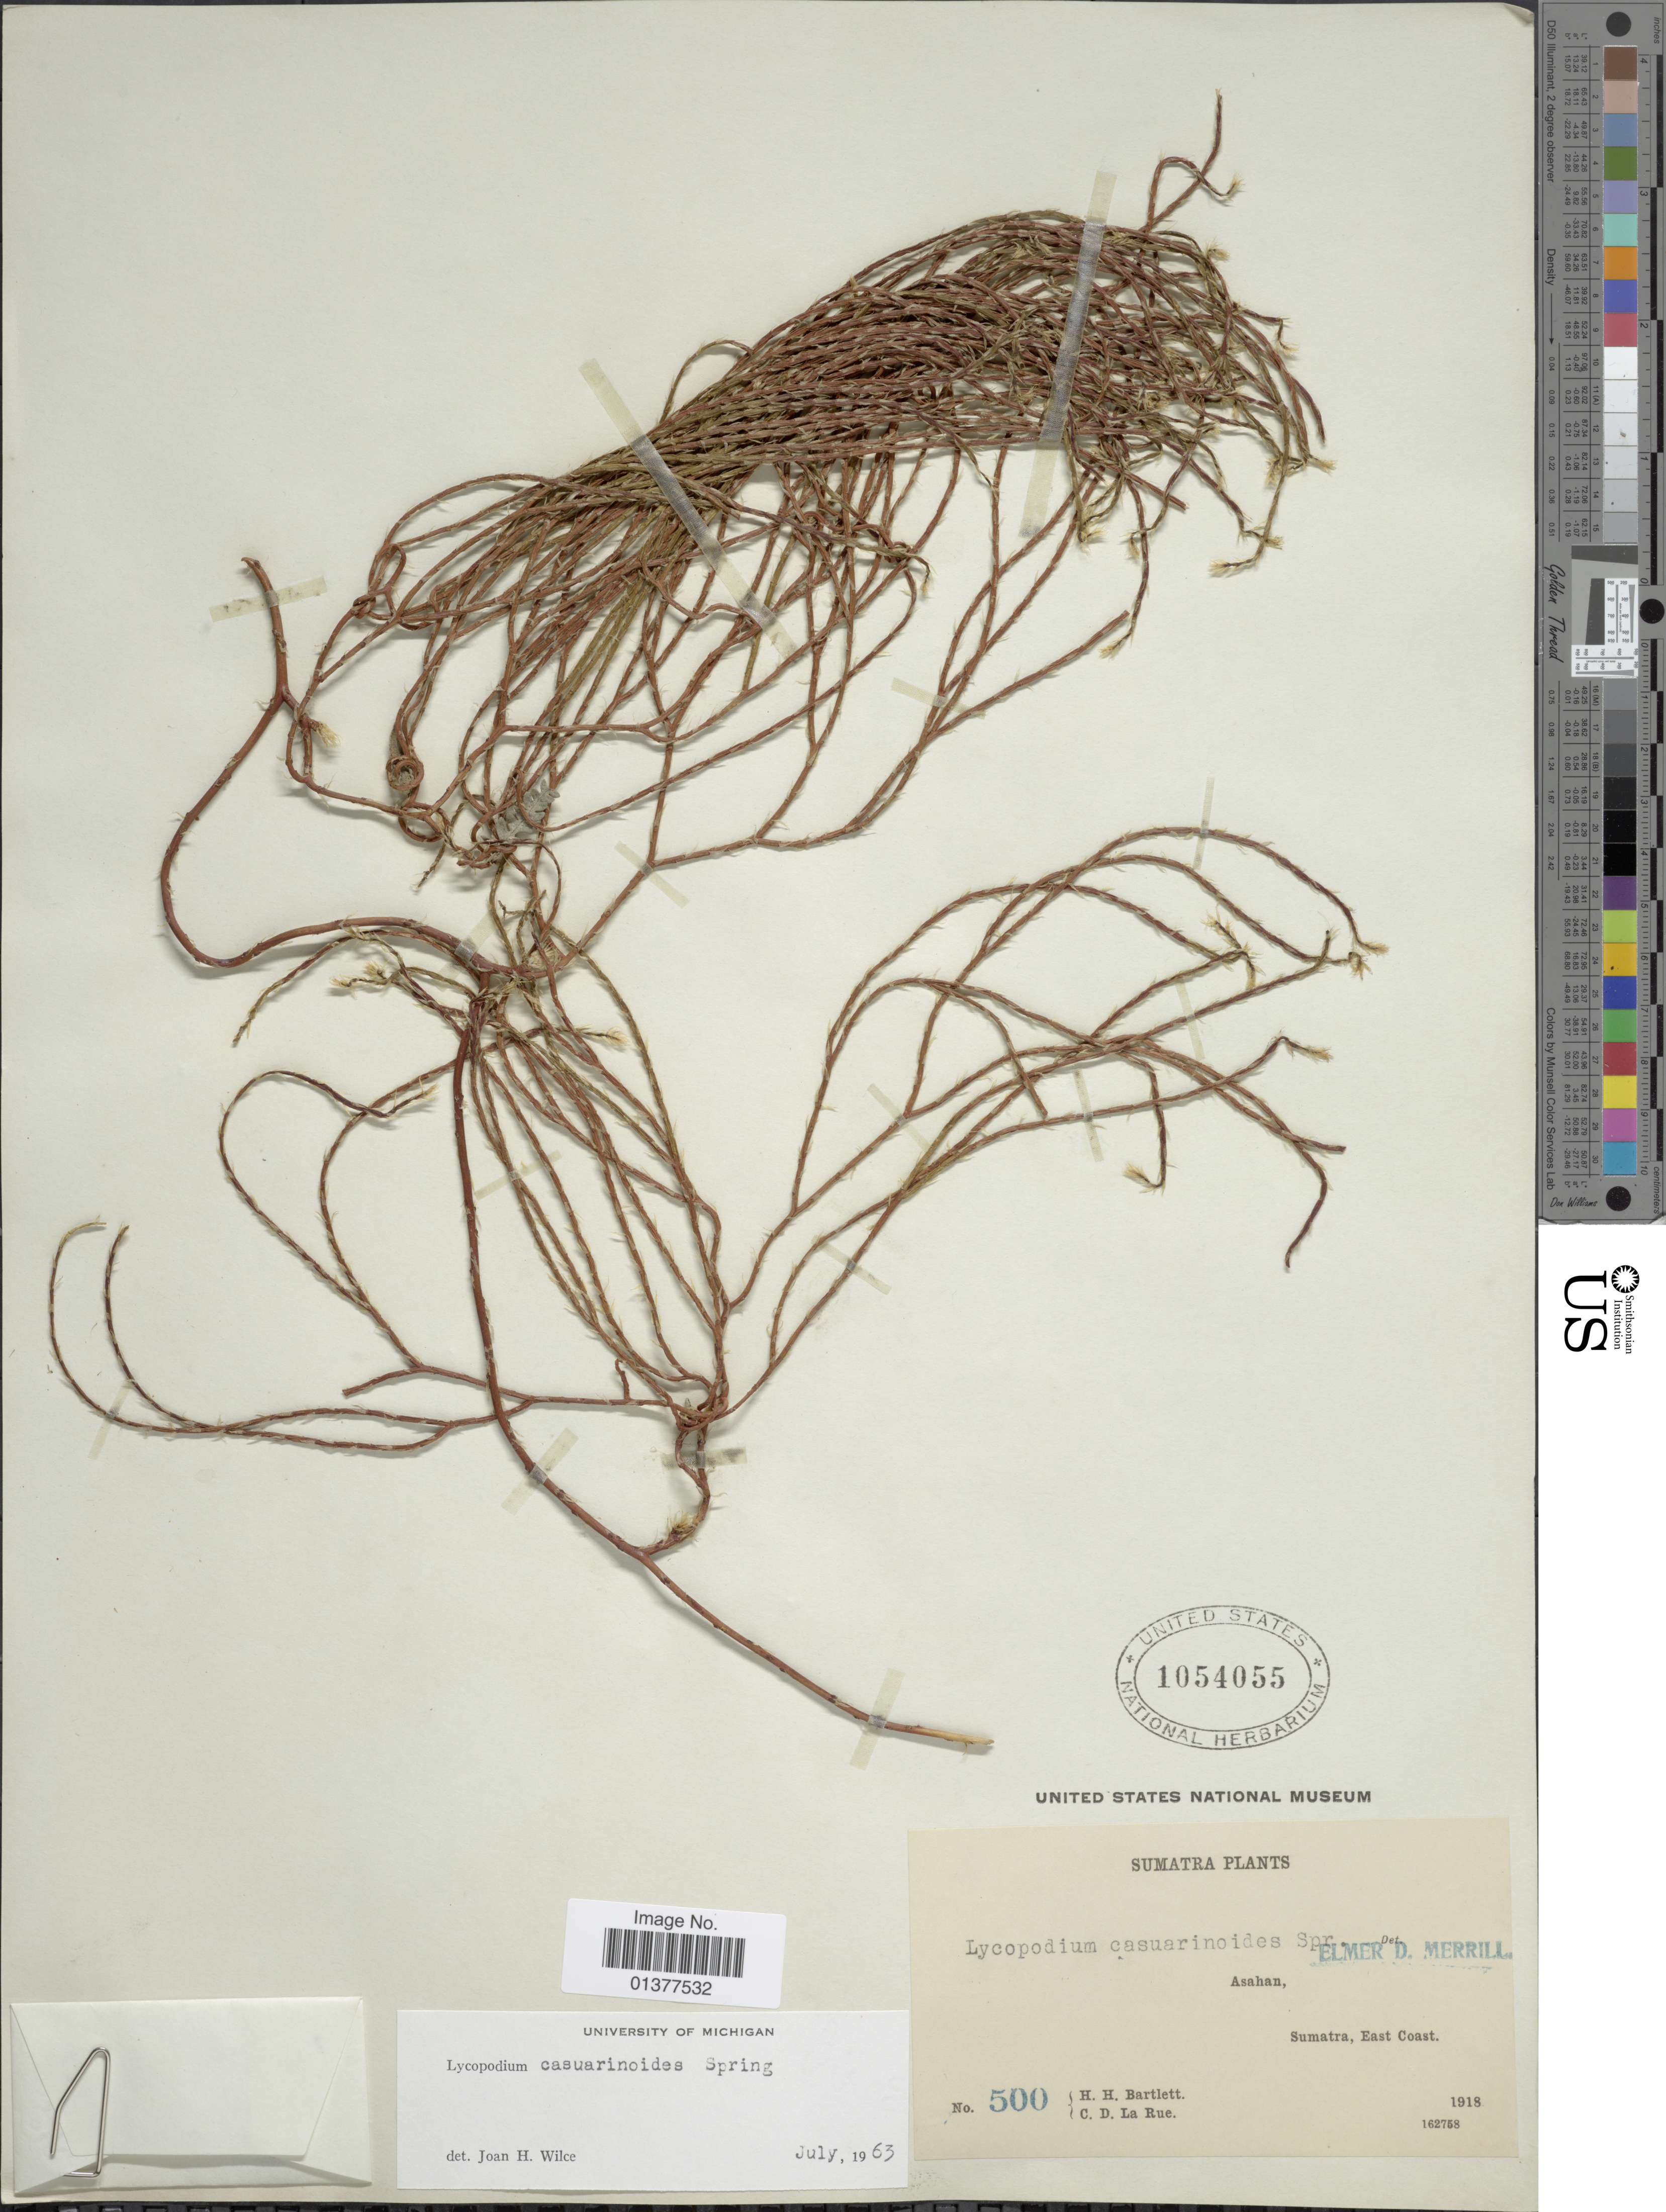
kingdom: Plantae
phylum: Tracheophyta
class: Lycopodiopsida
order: Lycopodiales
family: Lycopodiaceae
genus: Lycopodiastrum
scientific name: Lycopodiastrum casuarinoides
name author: (Spring) Holub ex R.D. Dixit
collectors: H. H. Bartlett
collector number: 500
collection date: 1918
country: Indonesia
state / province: Sumatra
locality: East Coast, Asahan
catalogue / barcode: US 1054055